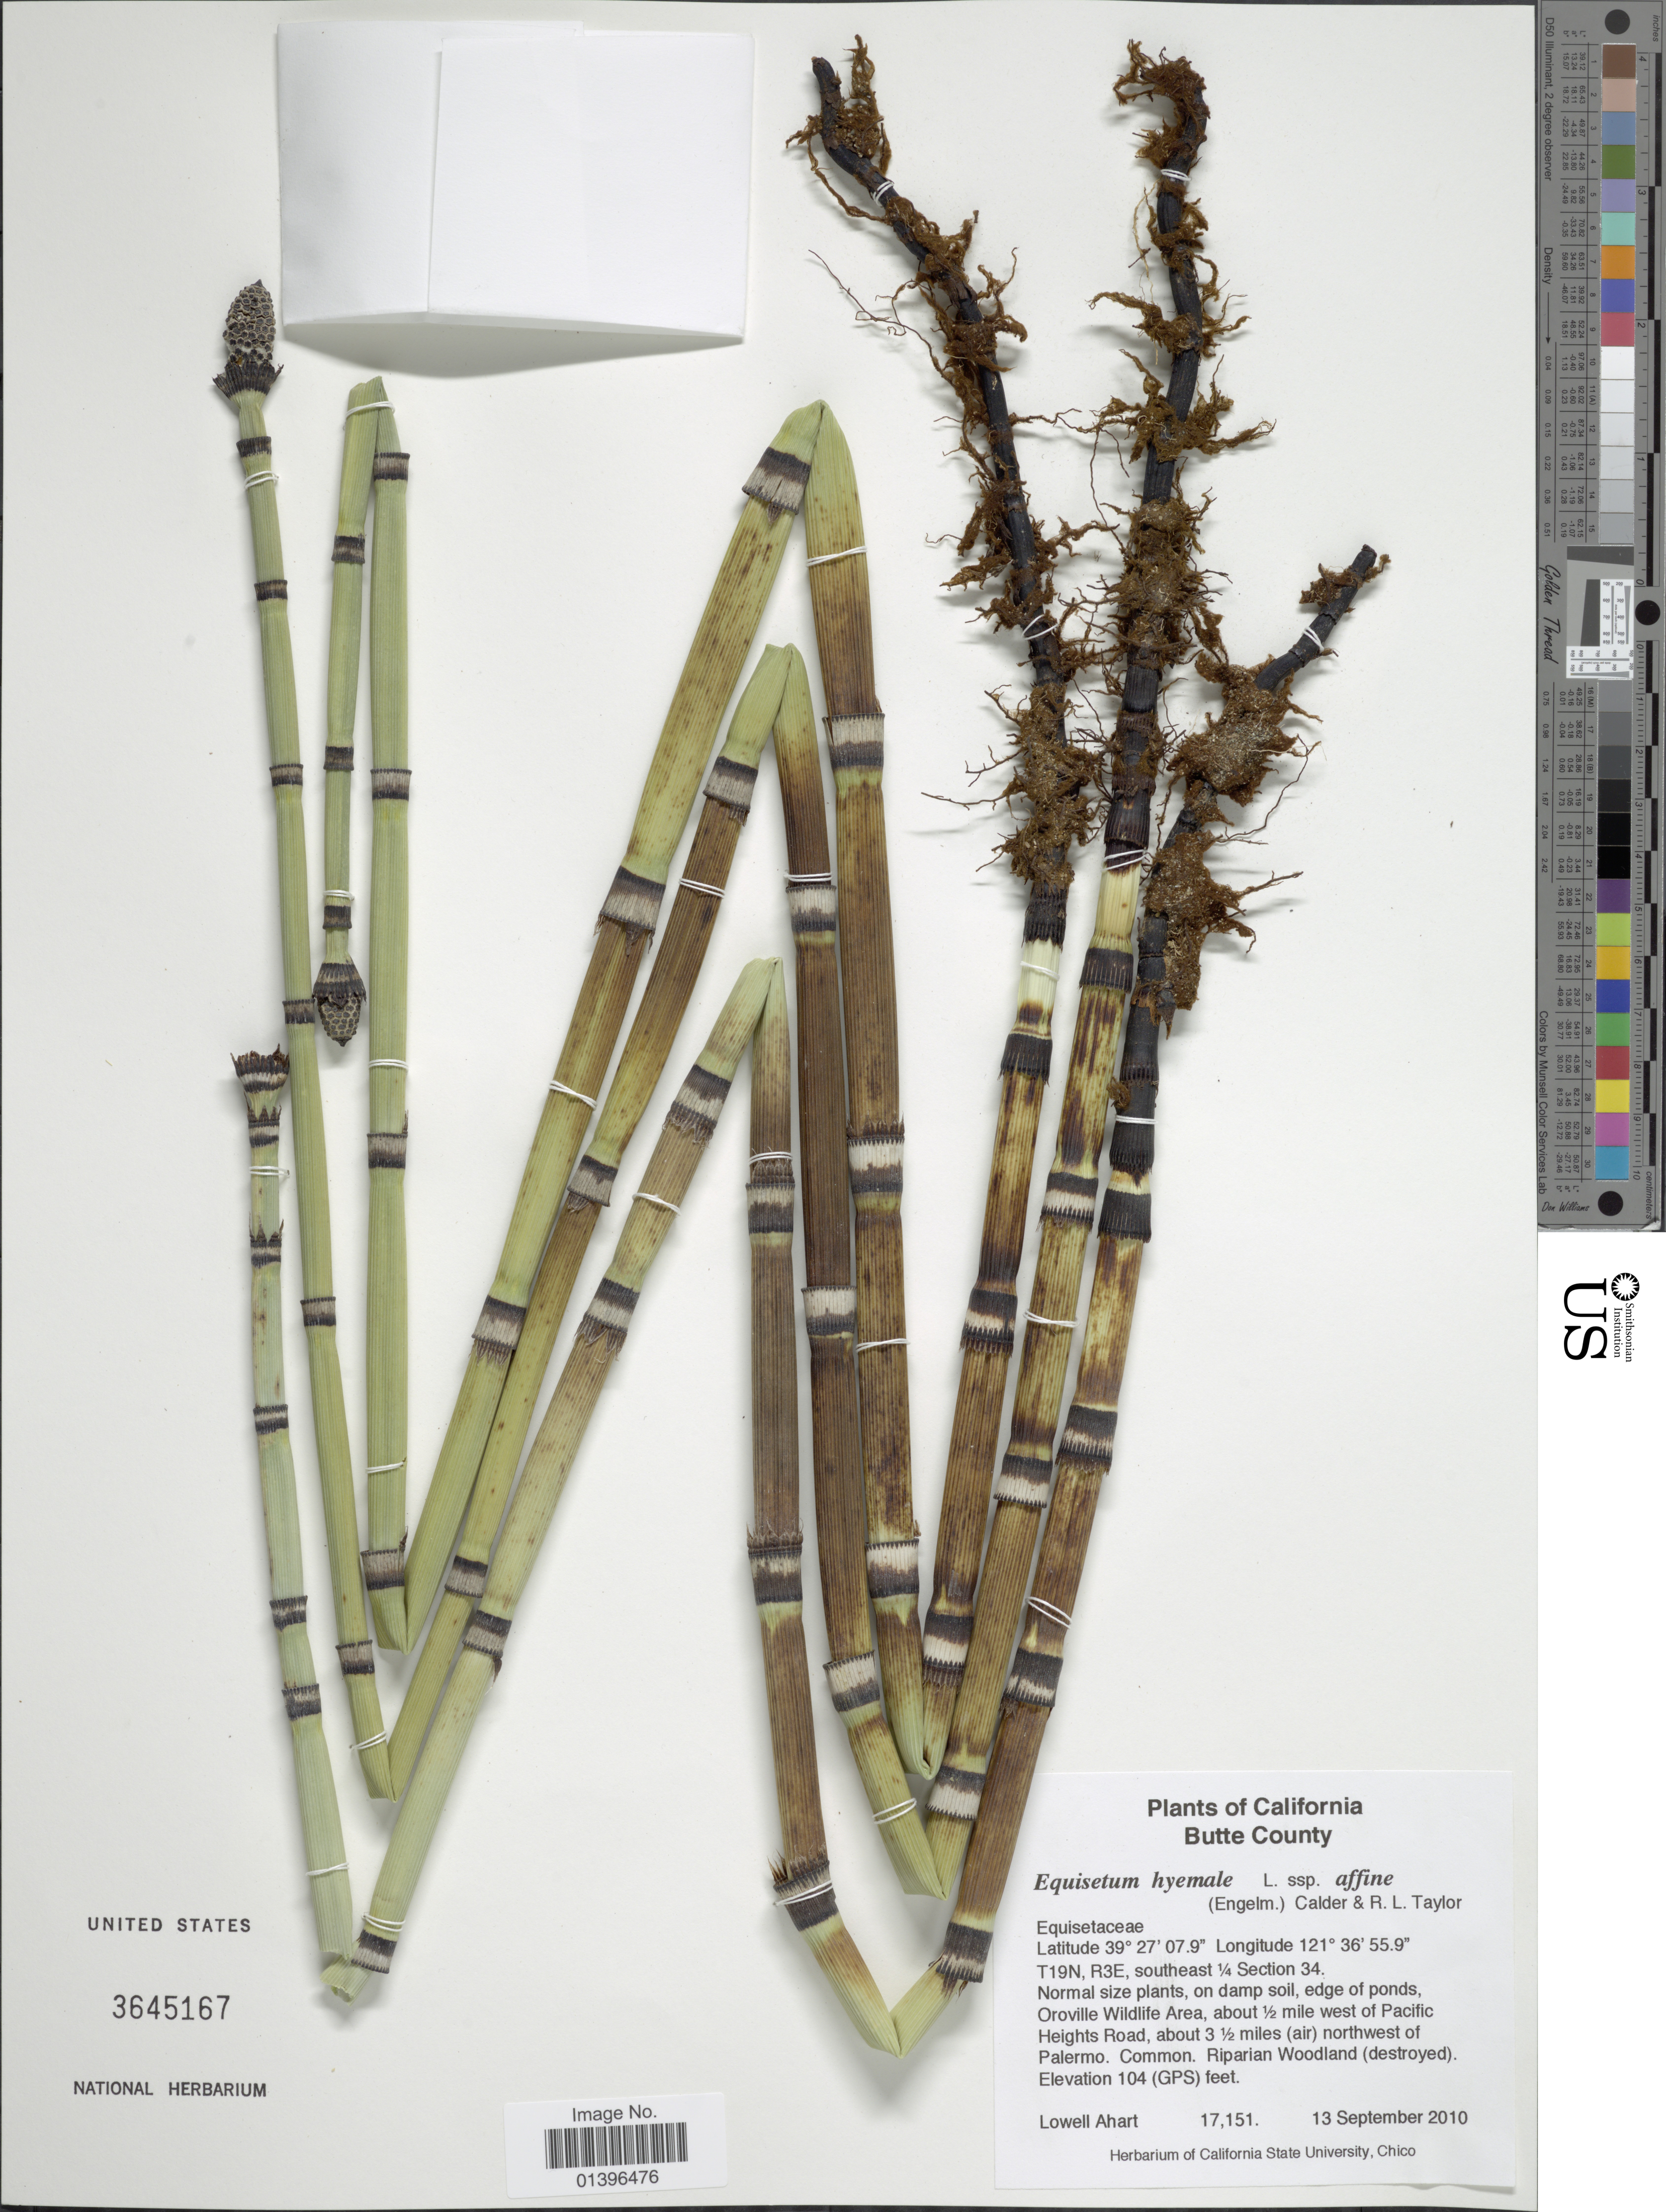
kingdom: Plantae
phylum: Tracheophyta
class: Polypodiopsida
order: Equisetales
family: Equisetaceae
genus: Equisetum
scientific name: Equisetum hyemale var. affine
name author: (Engelm.) A.A. Eaton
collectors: L. Ahart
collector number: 17151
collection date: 2010-09-13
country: United States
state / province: California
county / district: Butte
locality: Butte County. T19N, R3E, southeast ¼ Section 34. Oroville Wildlife Area, about ½ mile west of Pacific Heights Road, about 3½ miles (air) northwest of Palermo.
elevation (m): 32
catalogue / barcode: US 3645167